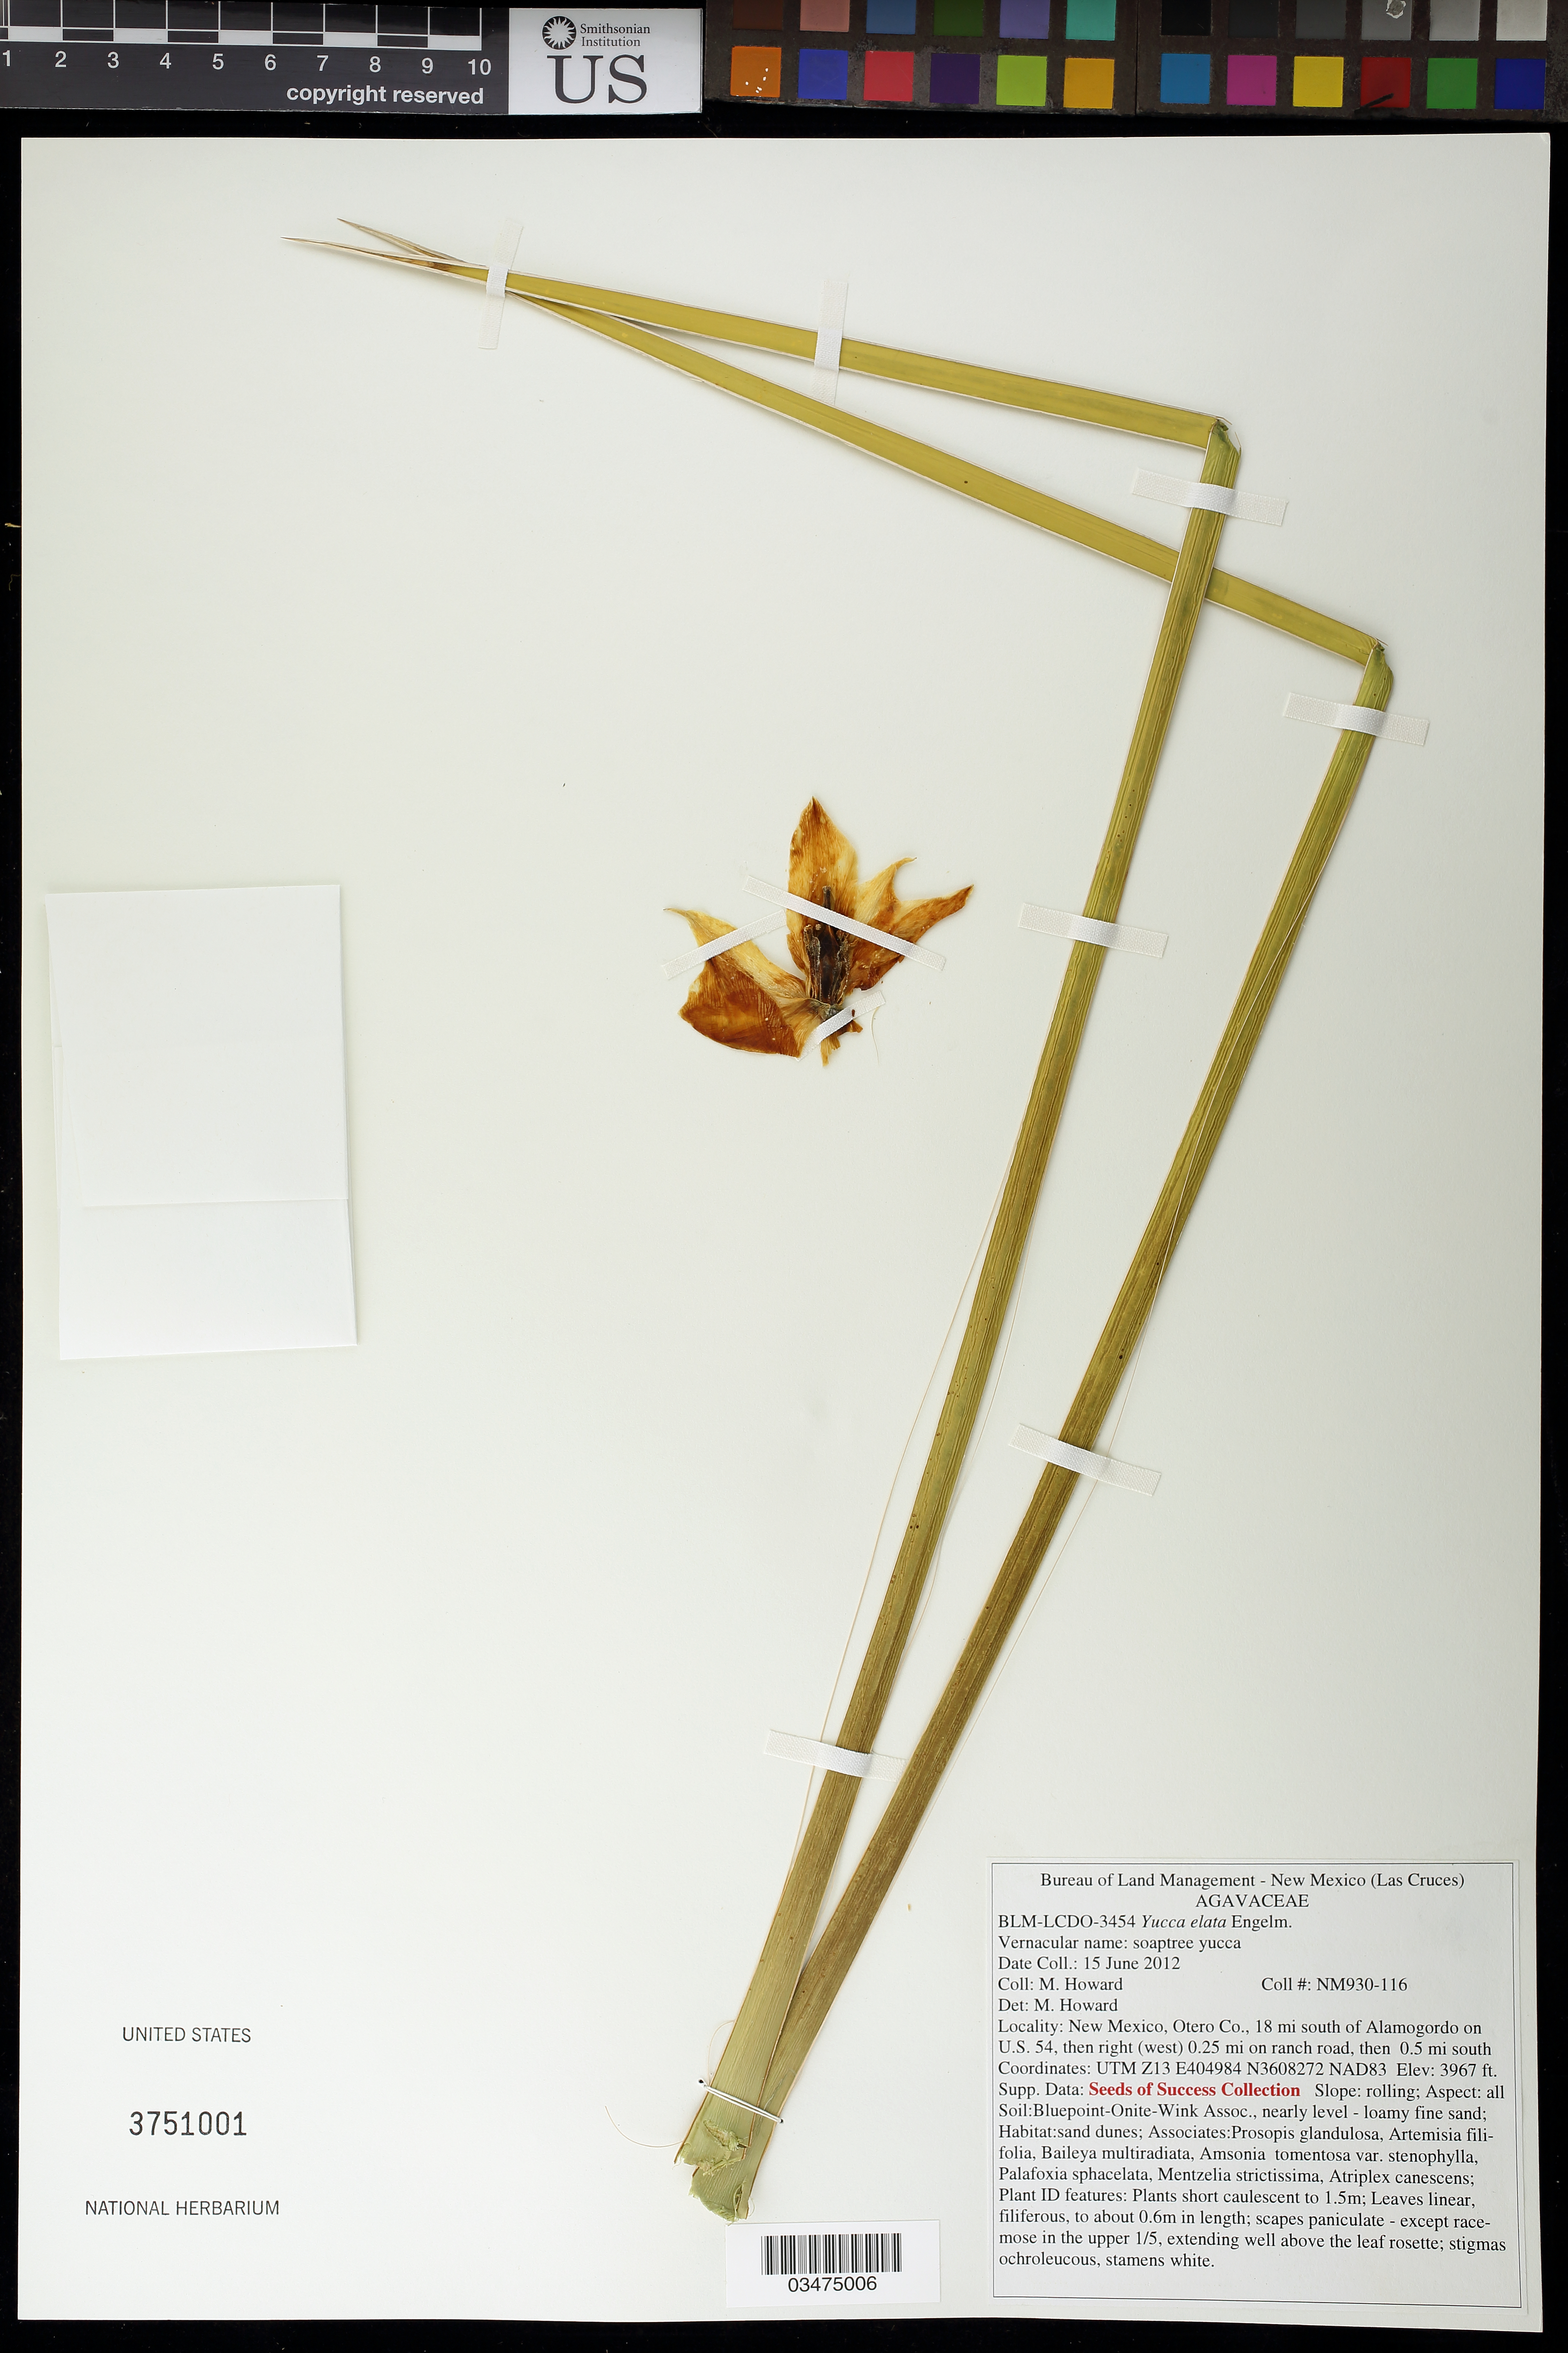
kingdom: Plantae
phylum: Tracheophyta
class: Liliopsida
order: Asparagales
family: Asparagaceae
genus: Yucca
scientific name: Yucca elata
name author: (Engelm.) Engelm.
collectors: M. Howard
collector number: NM930-116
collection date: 2012-06-15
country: United States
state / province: New Mexico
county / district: Otero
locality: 18 mi. S of Alamogordo on U.S. 54, then W 0.25 mi. on ranch road, then 0.5 mi. S.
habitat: Loamy fine sand. Sand dunes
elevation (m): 1209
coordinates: N3608272, E404984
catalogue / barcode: US 3751001